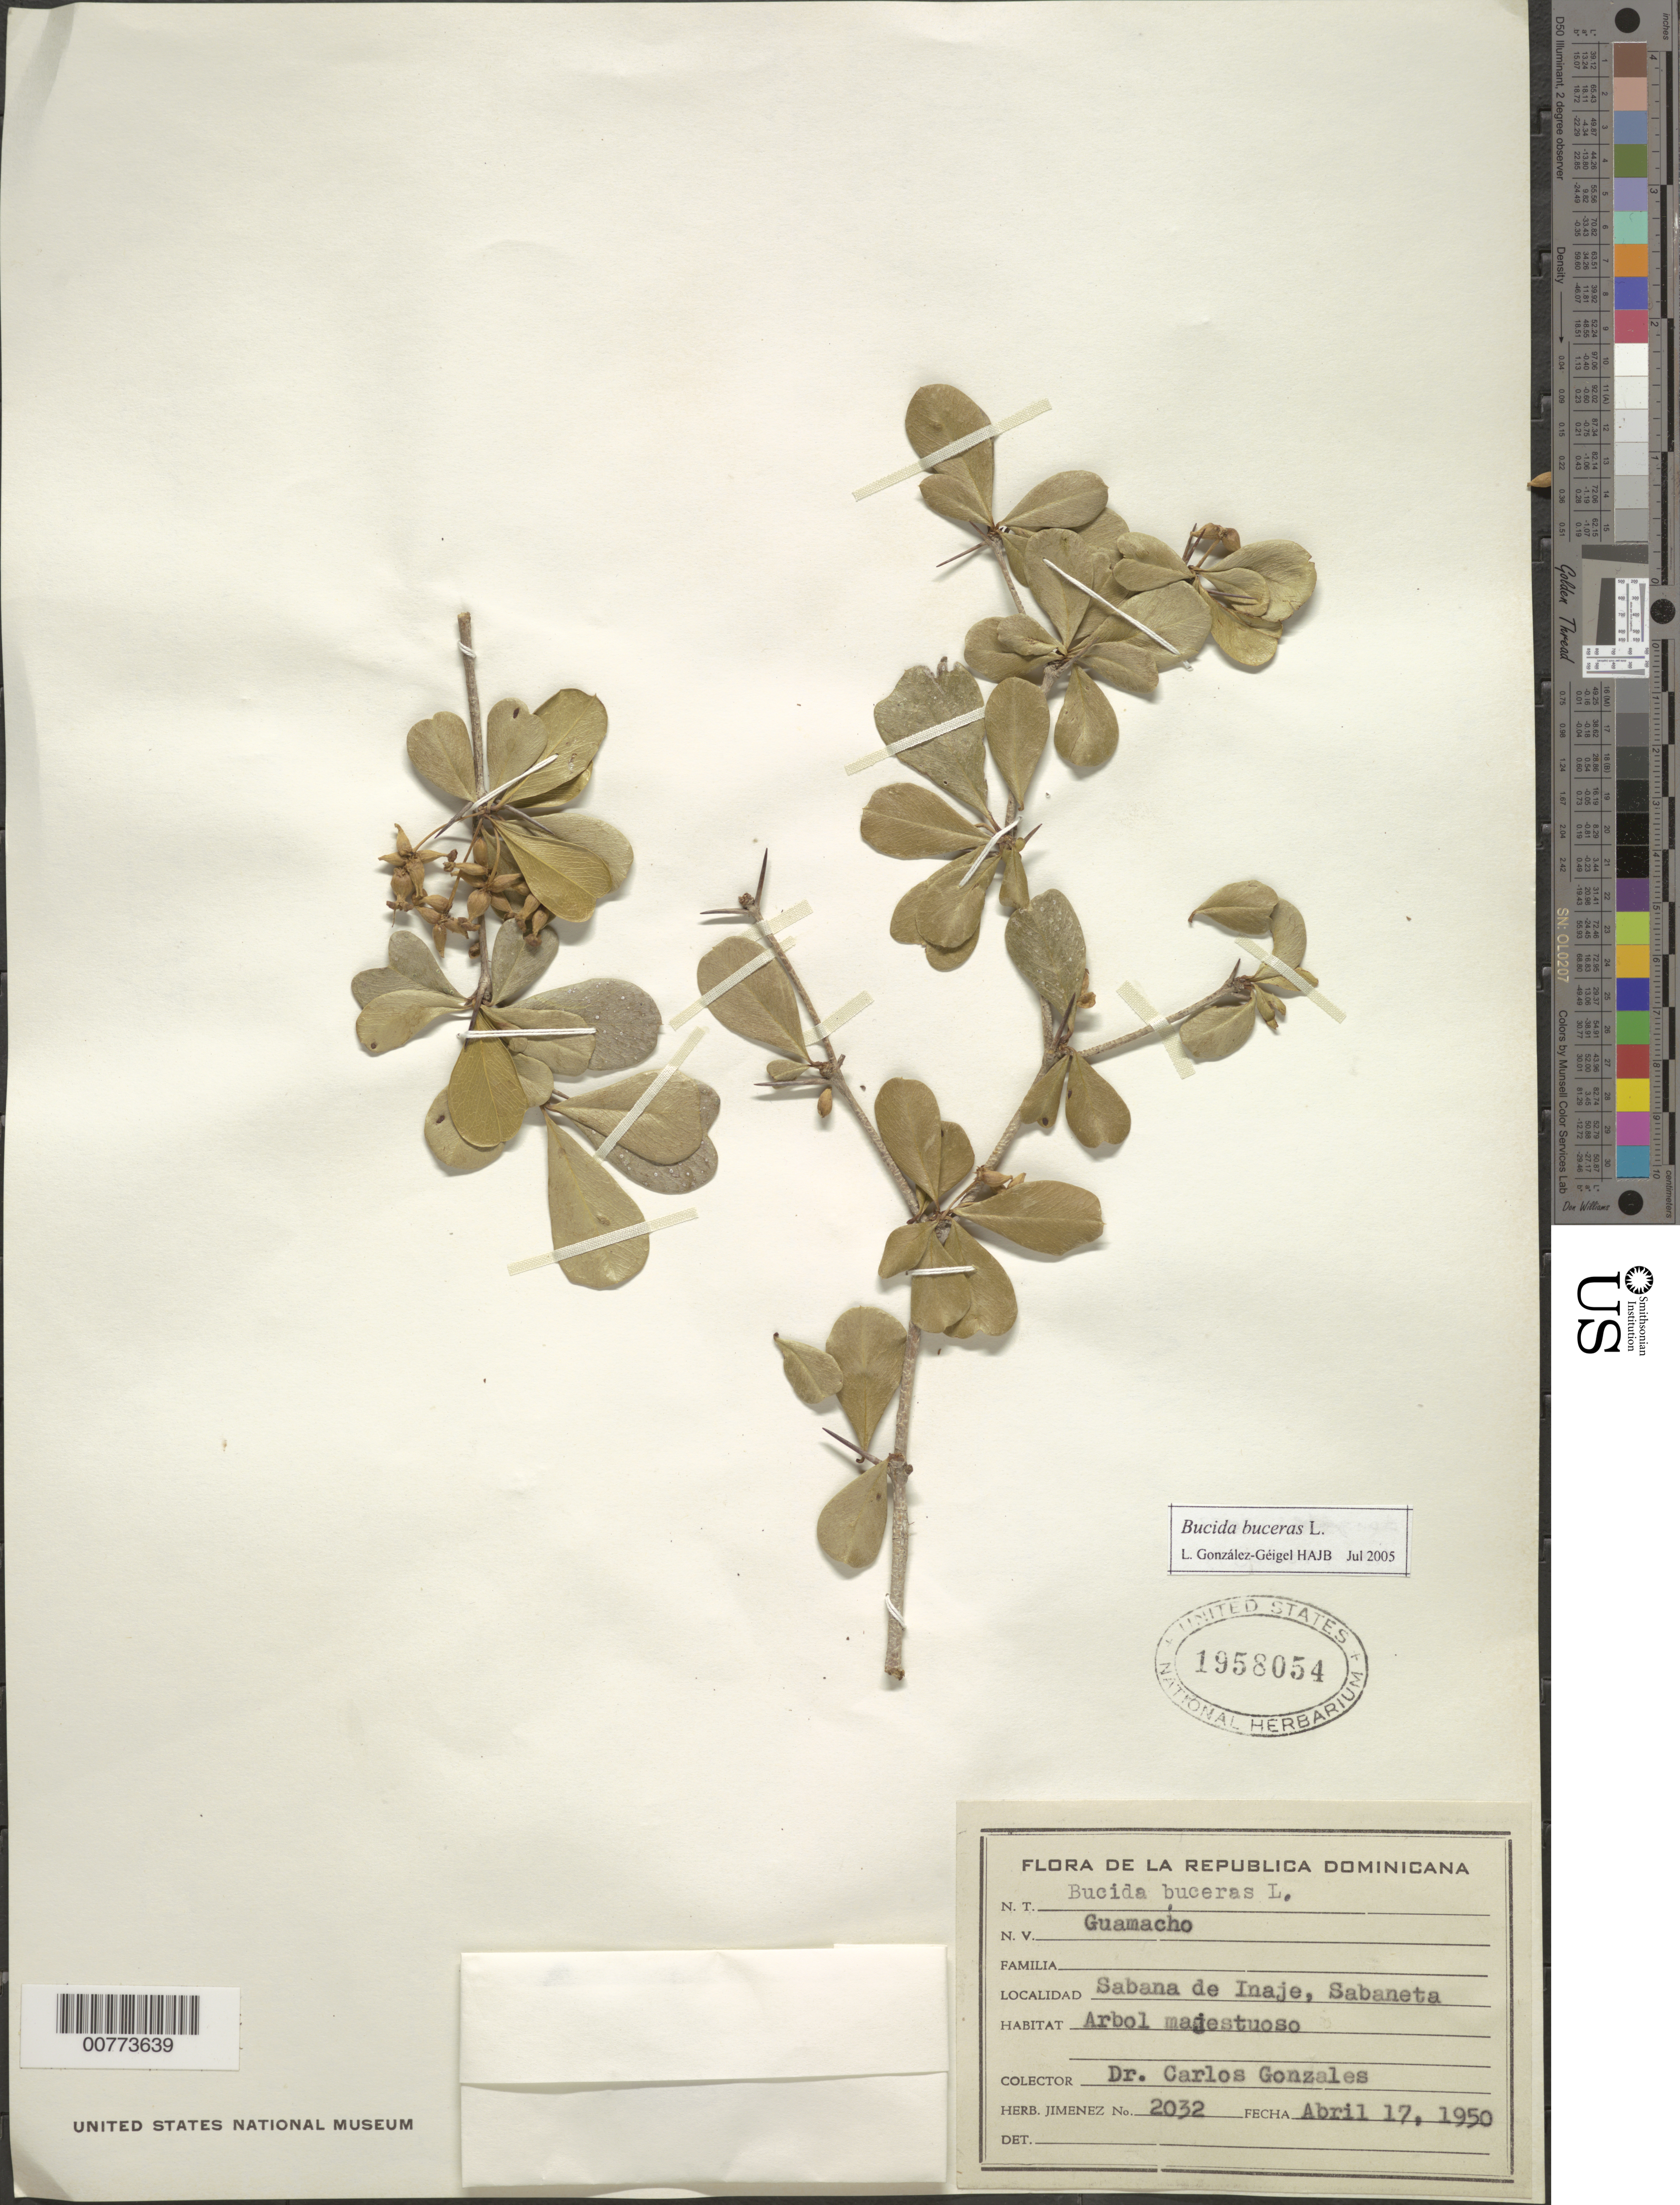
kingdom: Plantae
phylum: Tracheophyta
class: Magnoliopsida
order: Myrtales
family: Combretaceae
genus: Terminalia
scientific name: Terminalia buceras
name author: (L.) C. Wright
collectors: C. Gonzalez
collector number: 2032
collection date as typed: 17 Apr 1950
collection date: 1950-04-17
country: Dominican Republic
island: Hispaniola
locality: Sabaneta, Sabana de Inaje.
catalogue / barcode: US 1958054